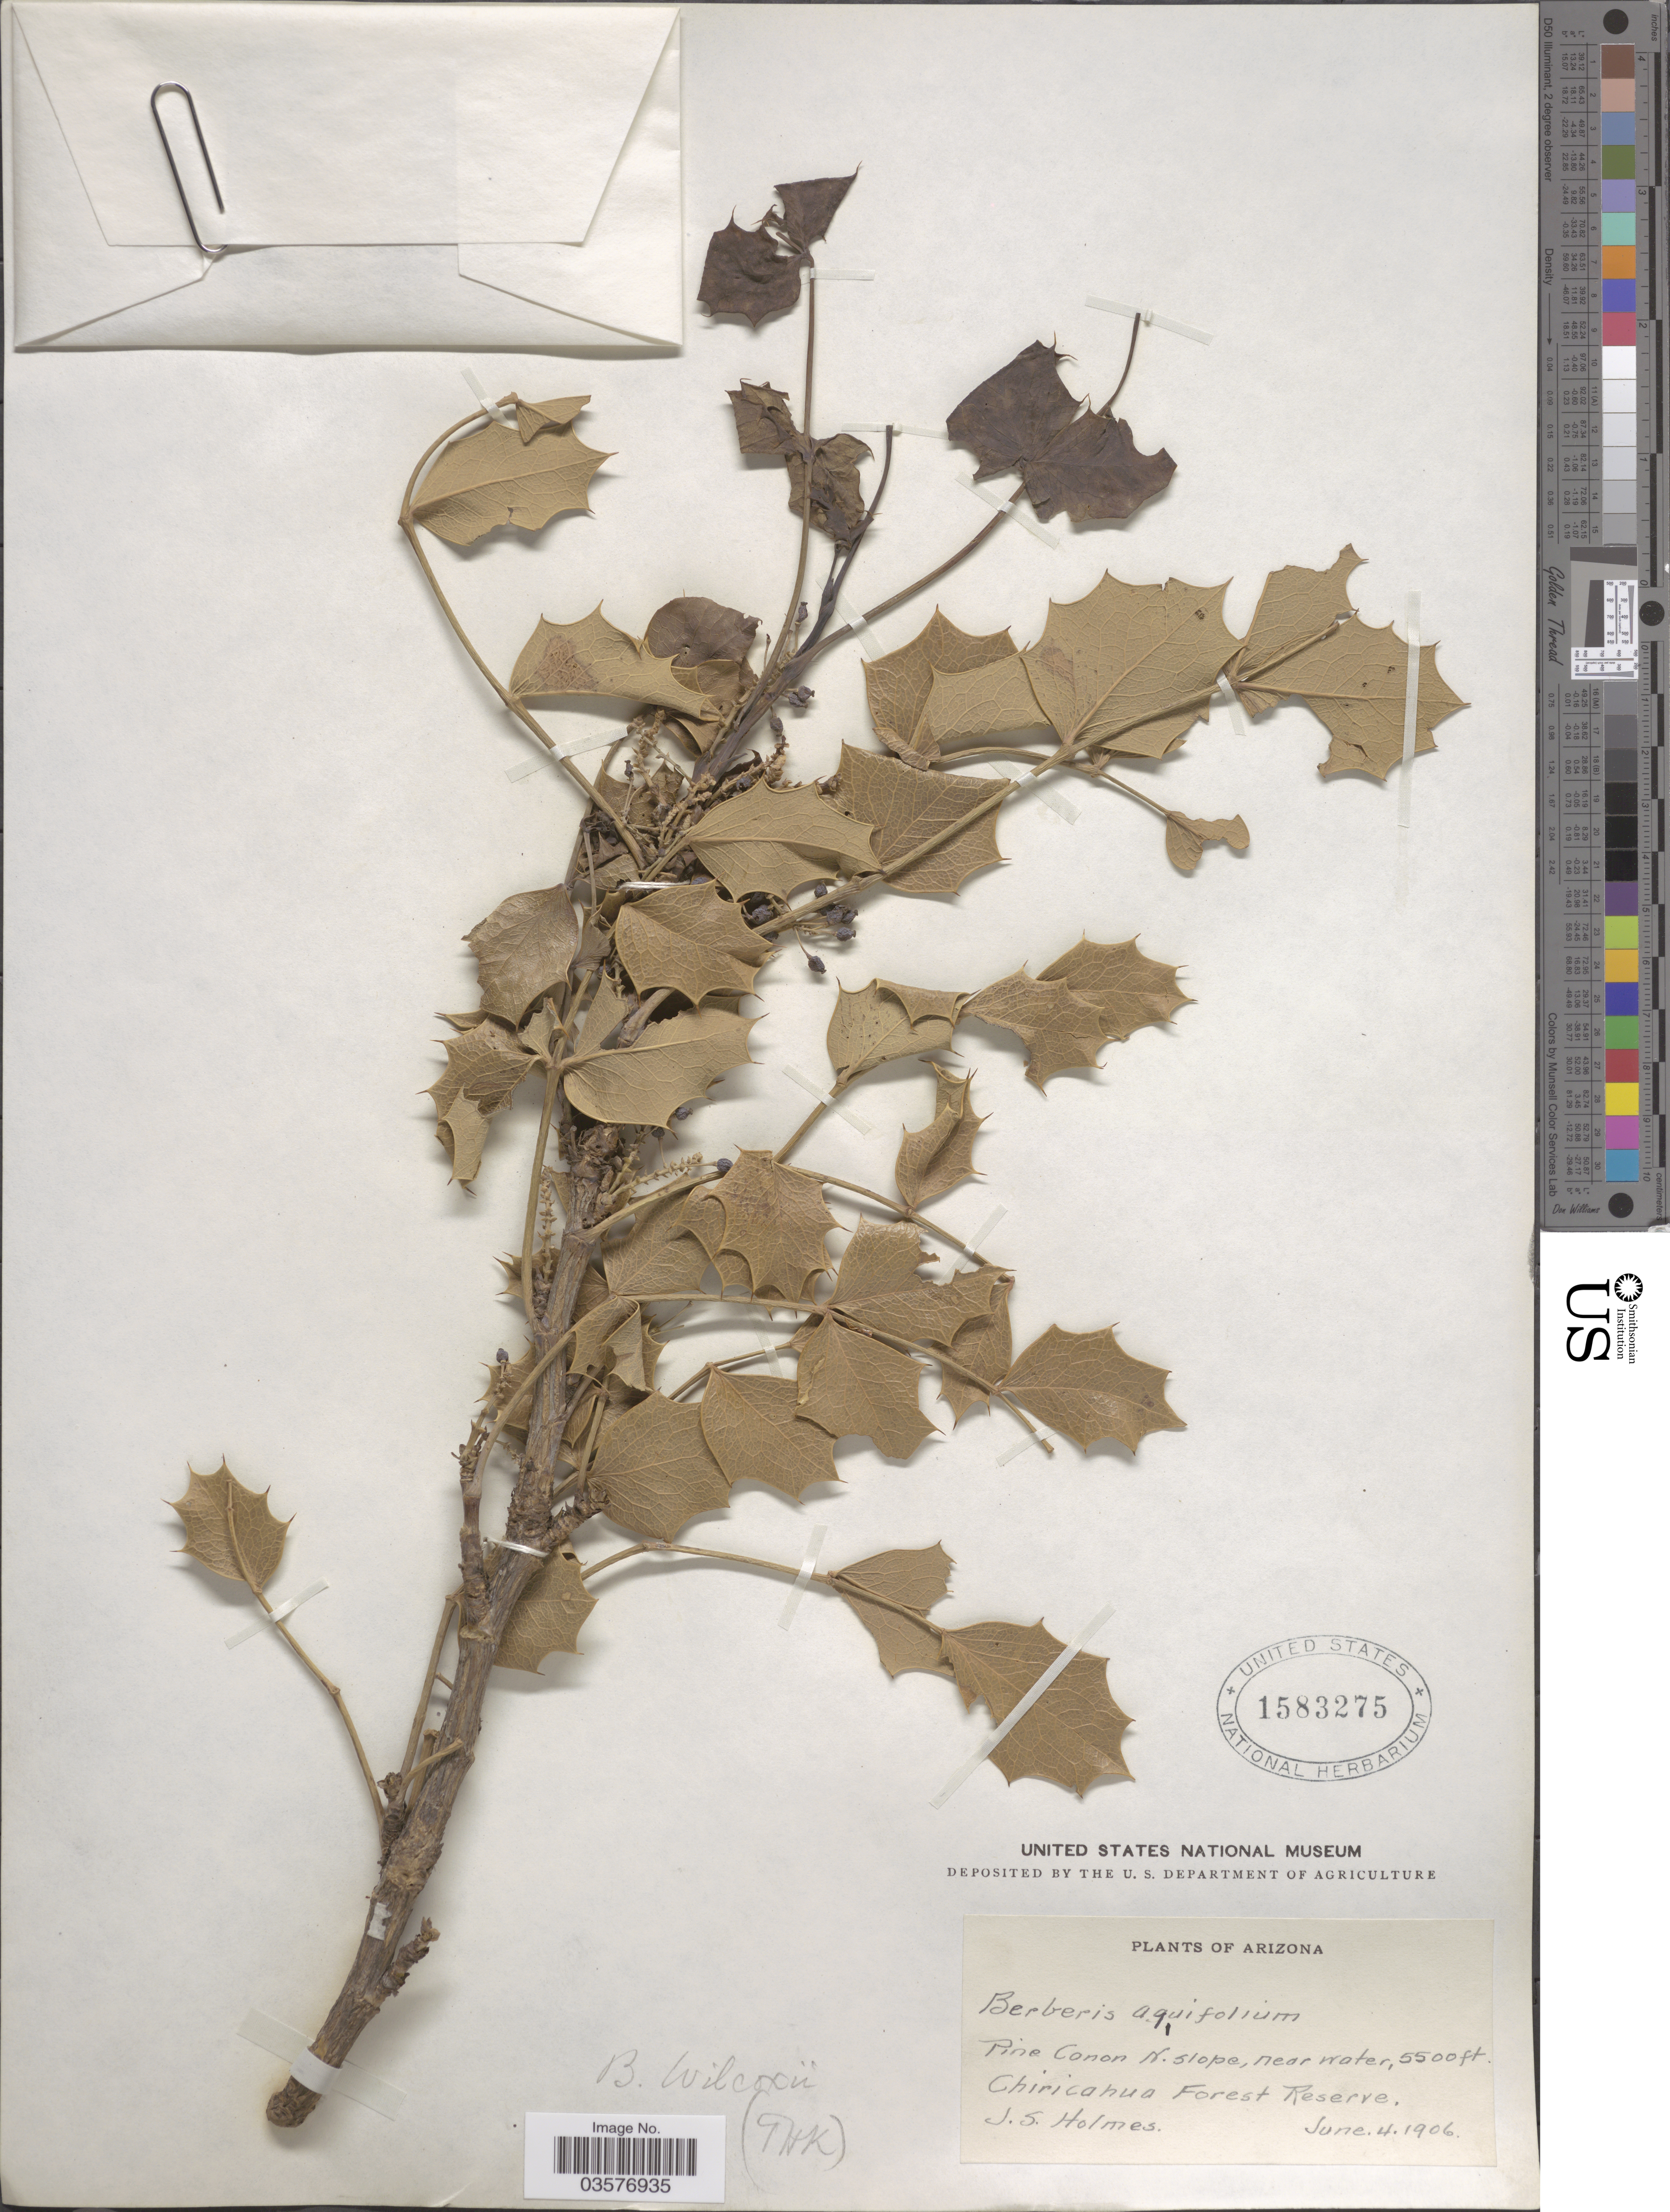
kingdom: Plantae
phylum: Tracheophyta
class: Magnoliopsida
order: Ranunculales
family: Berberidaceae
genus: Mahonia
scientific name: Mahonia wilcoxii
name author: (Kearney) Rehder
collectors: J. Holmes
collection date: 1906-06-04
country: United States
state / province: Arizona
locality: Pine Canon N. slope, near water. Chiricahua Forest Reserve.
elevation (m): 1676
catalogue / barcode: US 1583275